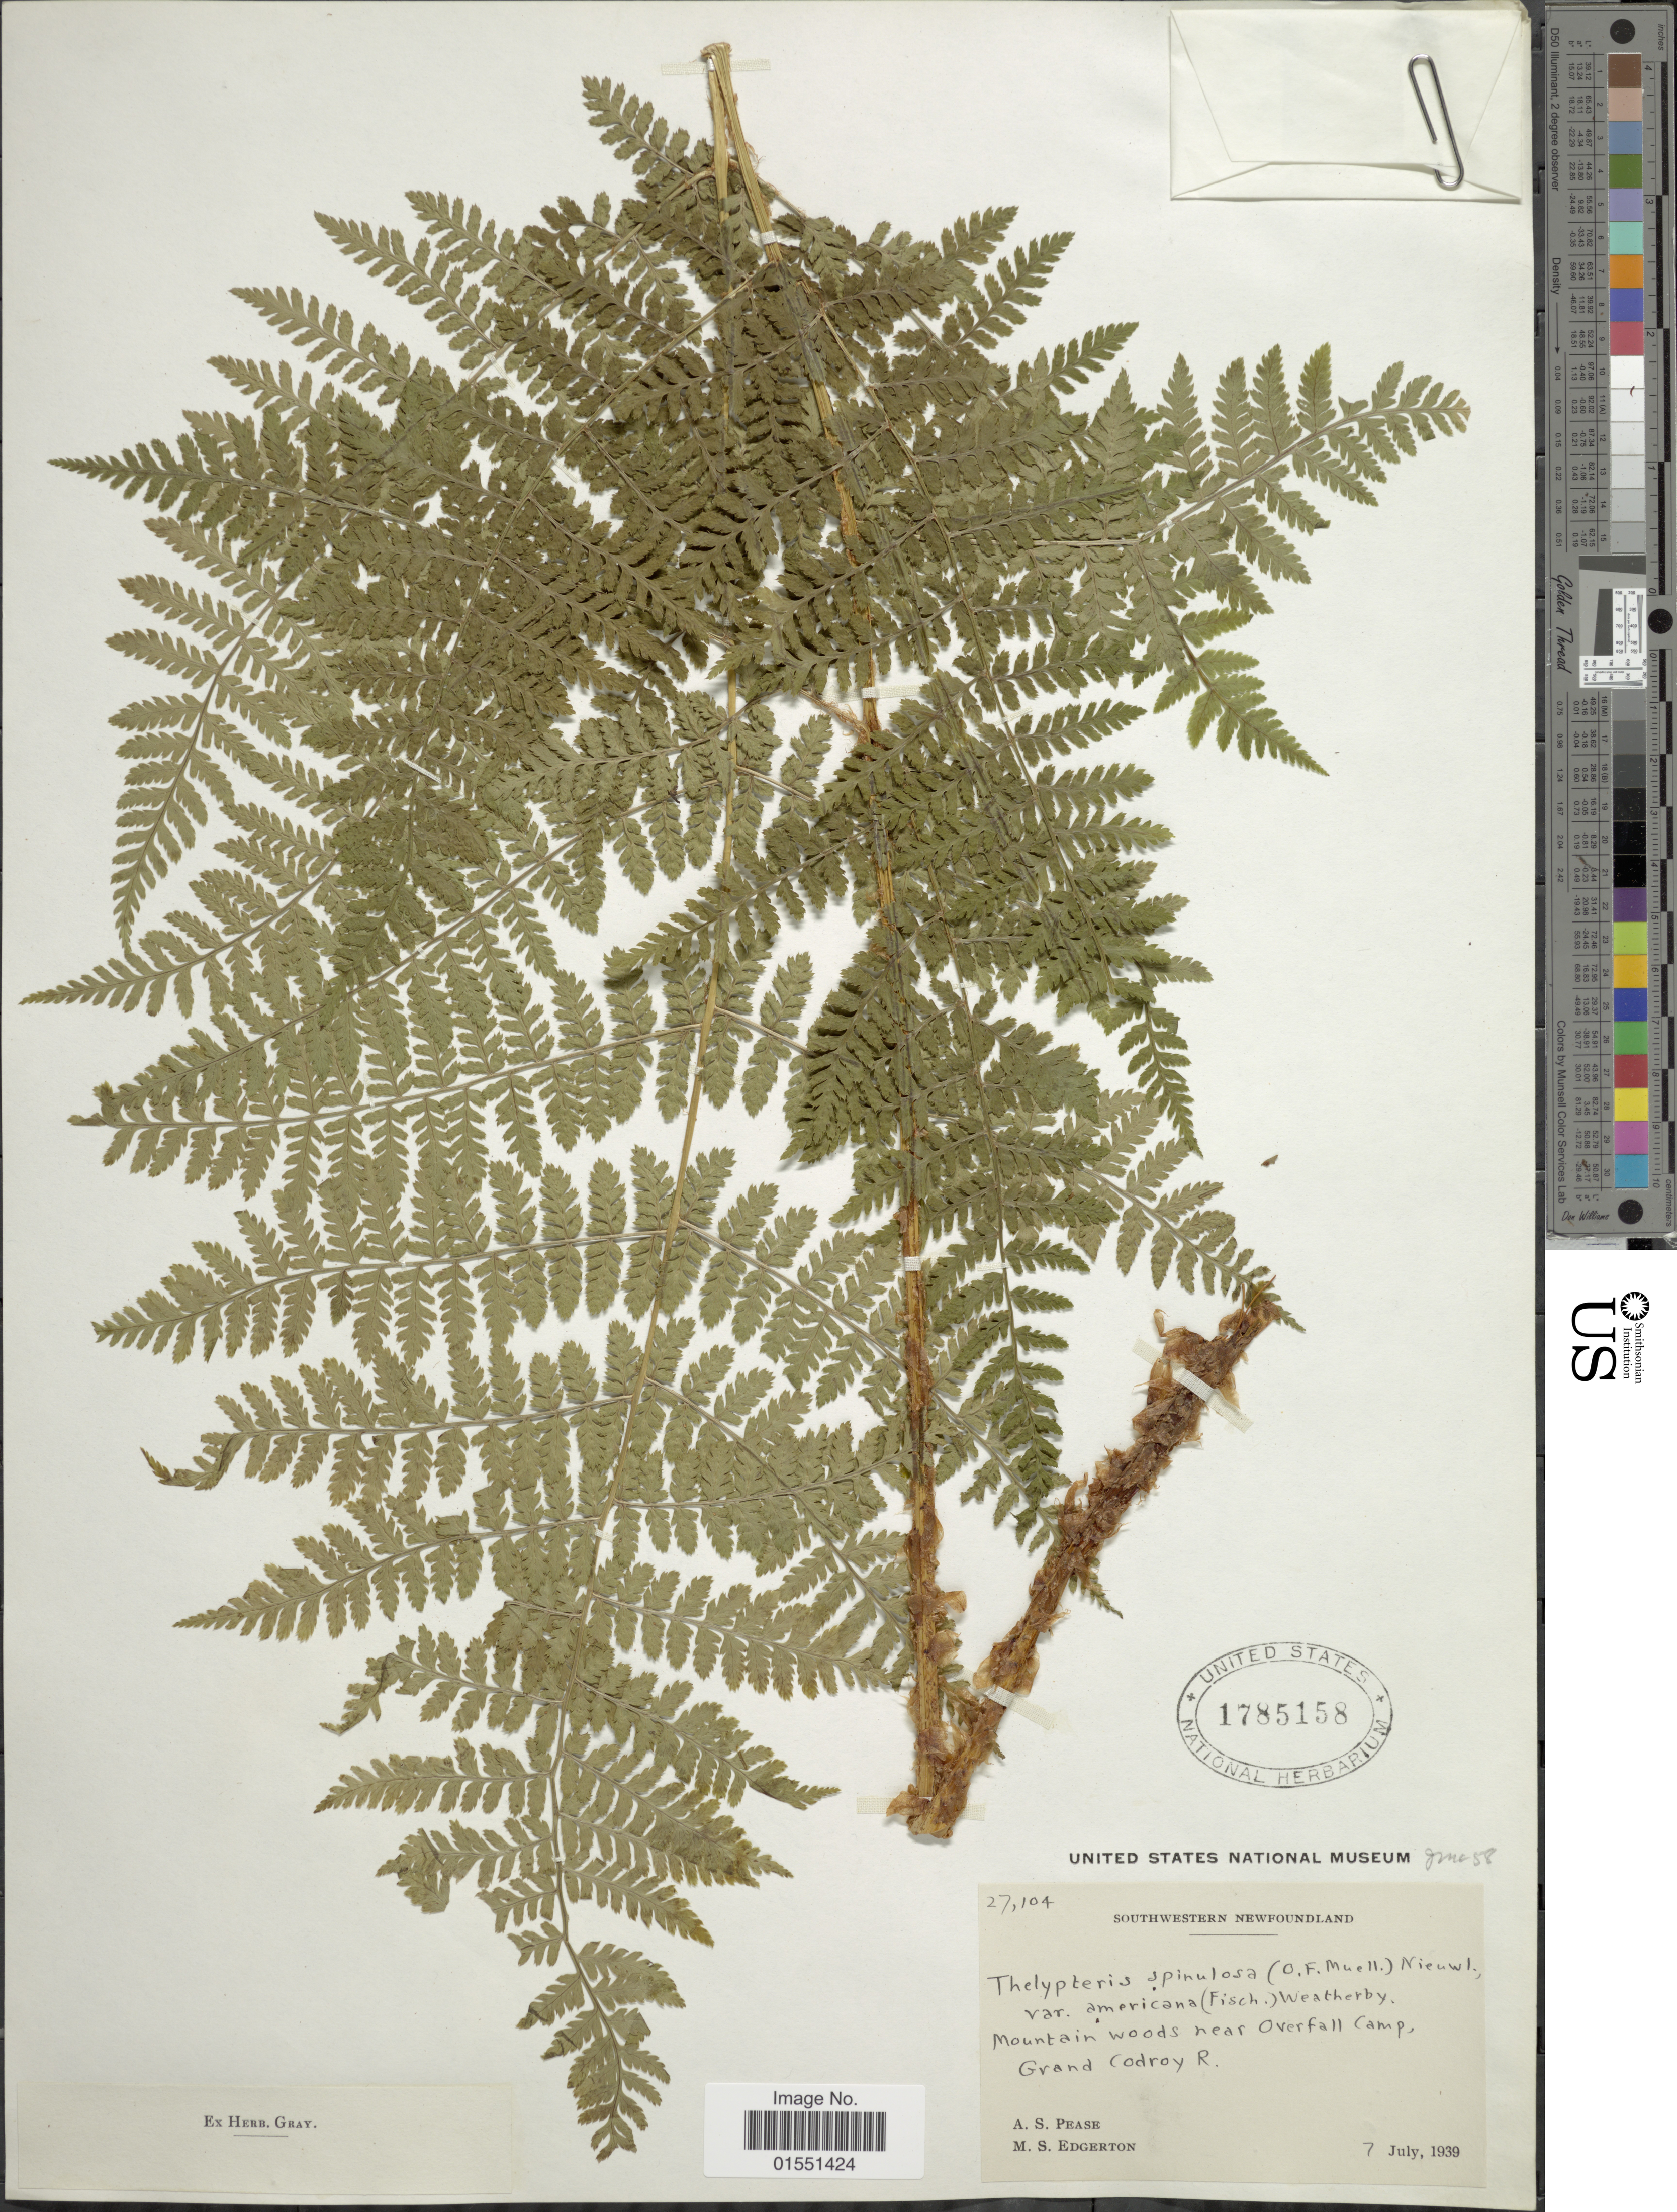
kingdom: Plantae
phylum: Tracheophyta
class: Polypodiopsida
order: Polypodiales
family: Dryopteridaceae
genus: Dryopteris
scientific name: Dryopteris intermedia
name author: (Muhl.) A. Gray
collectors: A. S. Pease & M. Edgerton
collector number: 27104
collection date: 1939-07-07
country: Canada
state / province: Newfoundland and Labrador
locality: Southern Newfoundland. Mountain woods near Overfall Camp, Grand Codroy R.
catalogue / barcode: US 1785158